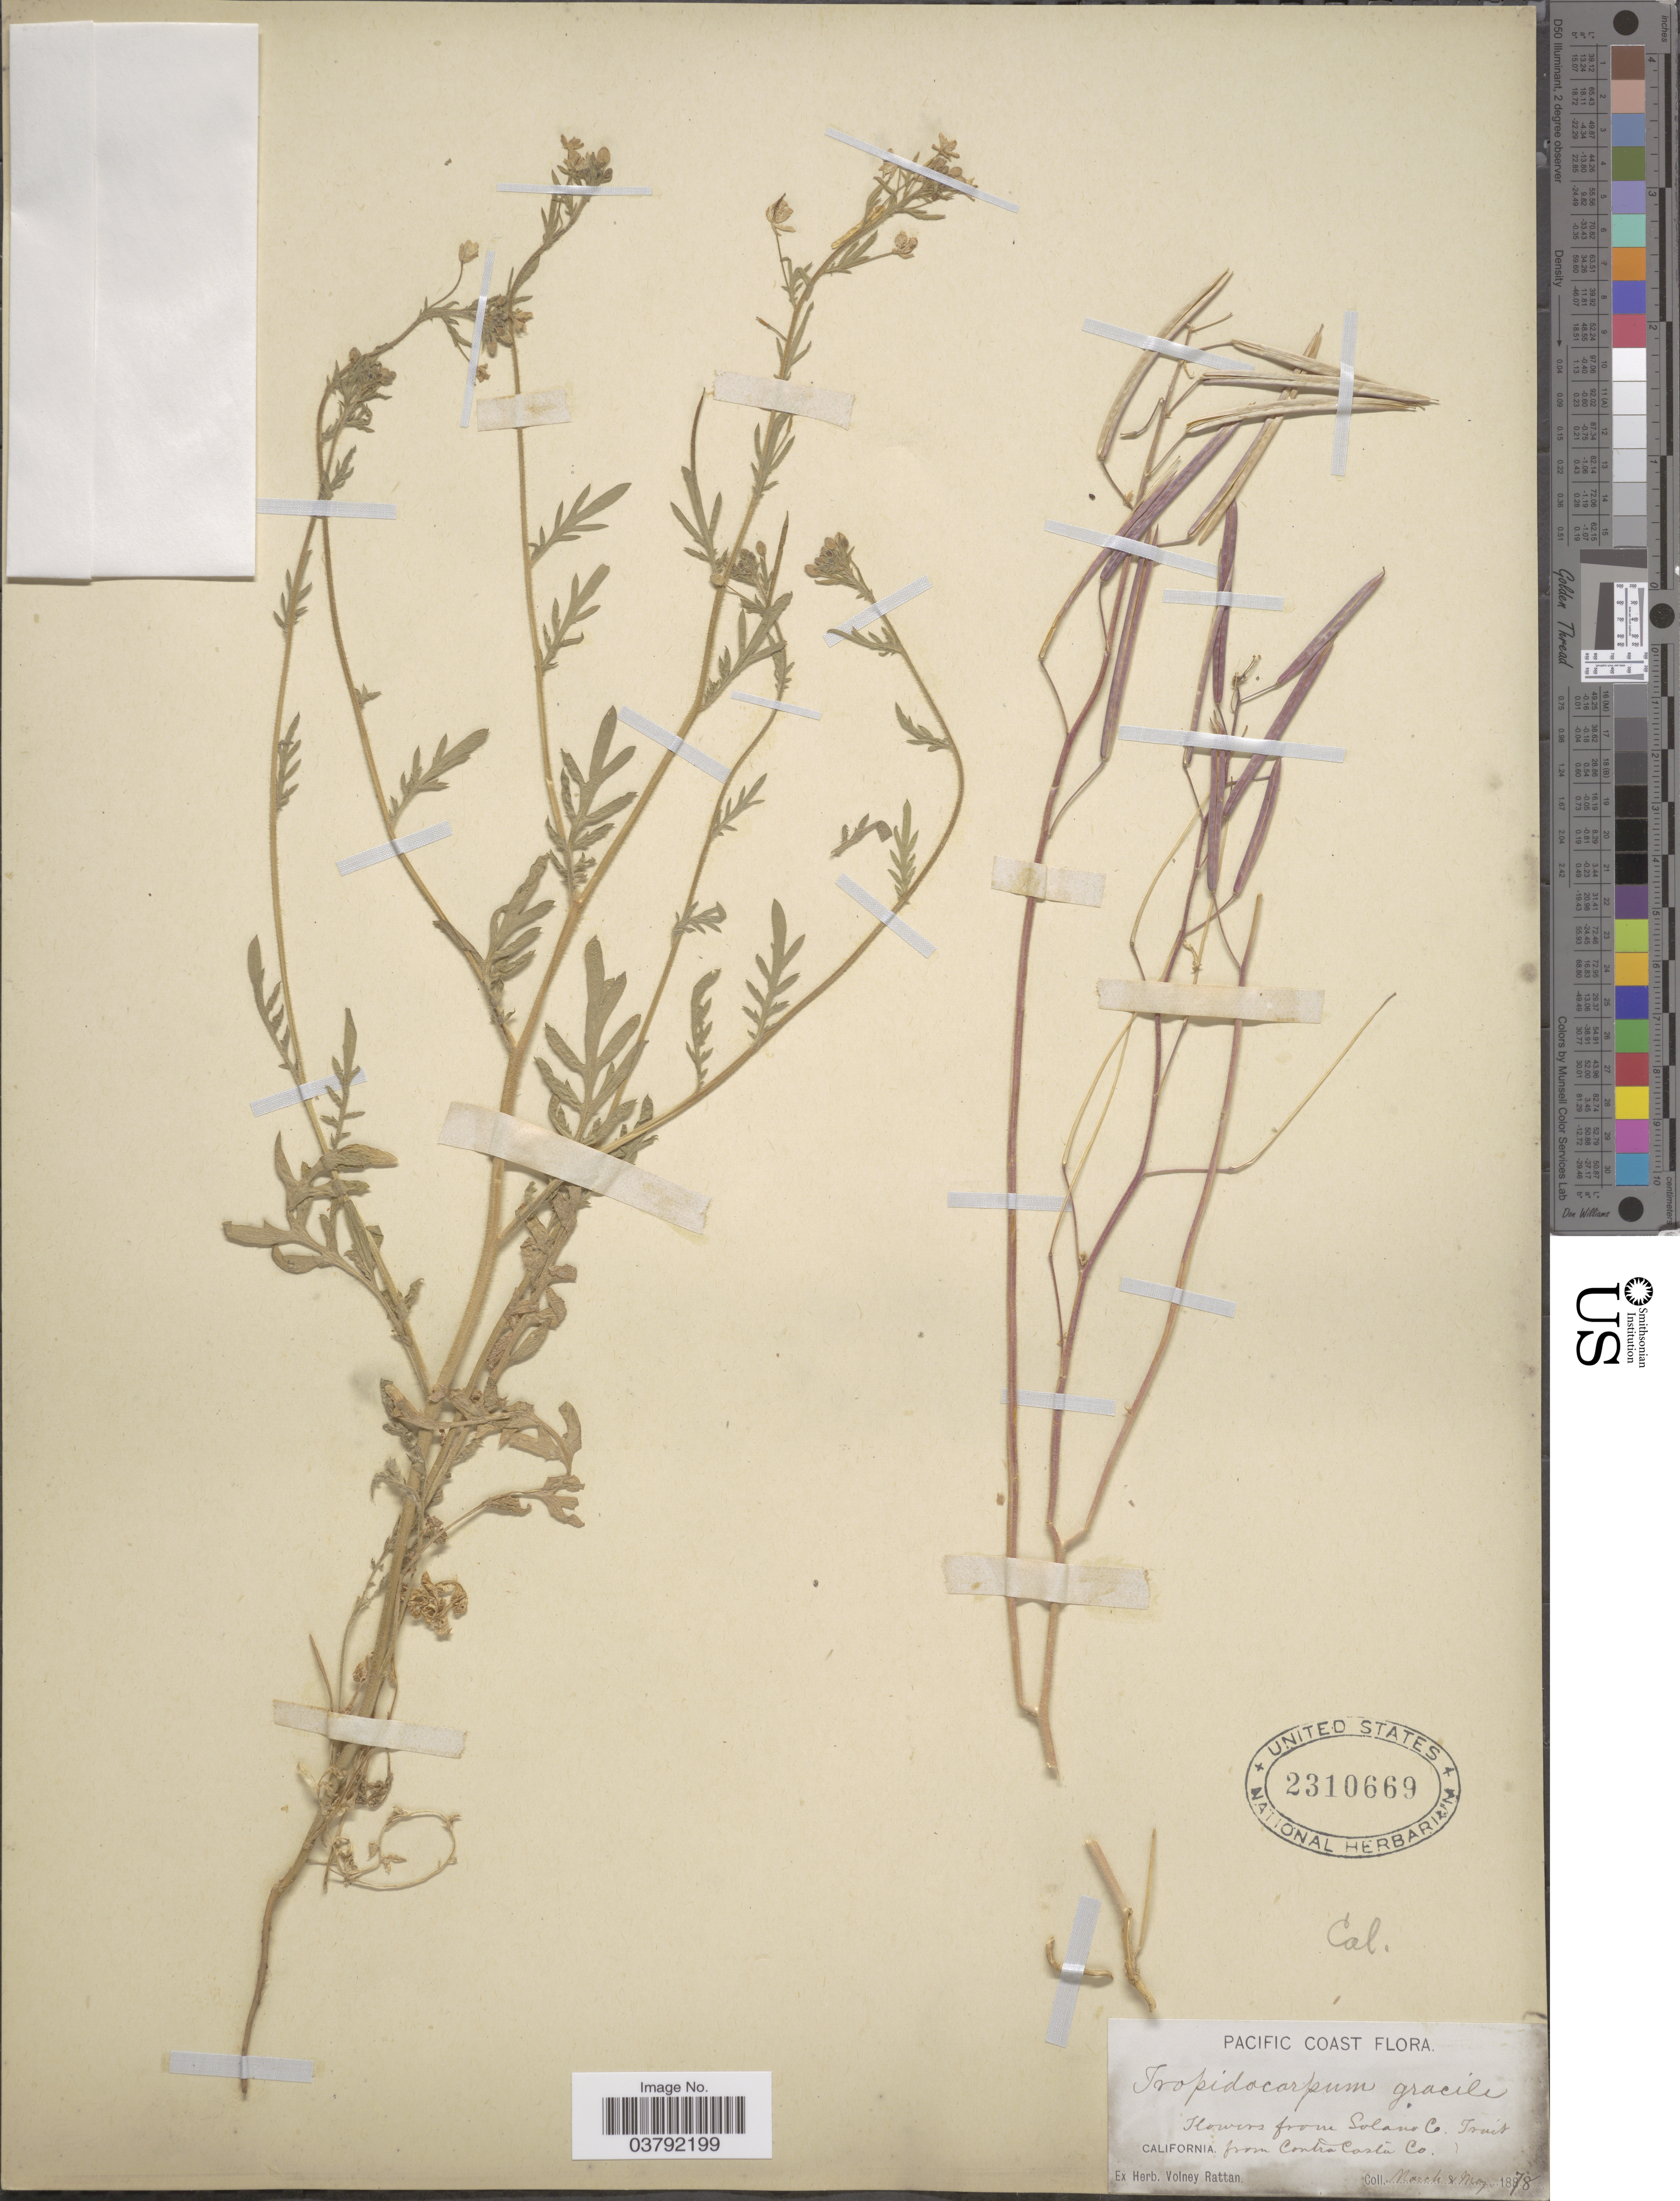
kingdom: Plantae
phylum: Tracheophyta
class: Magnoliopsida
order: Brassicales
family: Brassicaceae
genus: Tropidocarpum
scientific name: Tropidocarpum gracile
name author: Hook.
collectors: ex herb. Voiney Rattan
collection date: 1878-03/1878-05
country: United States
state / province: California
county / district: Contra Costa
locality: Pacific Coast. Contra Costa Co.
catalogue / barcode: US 2310669